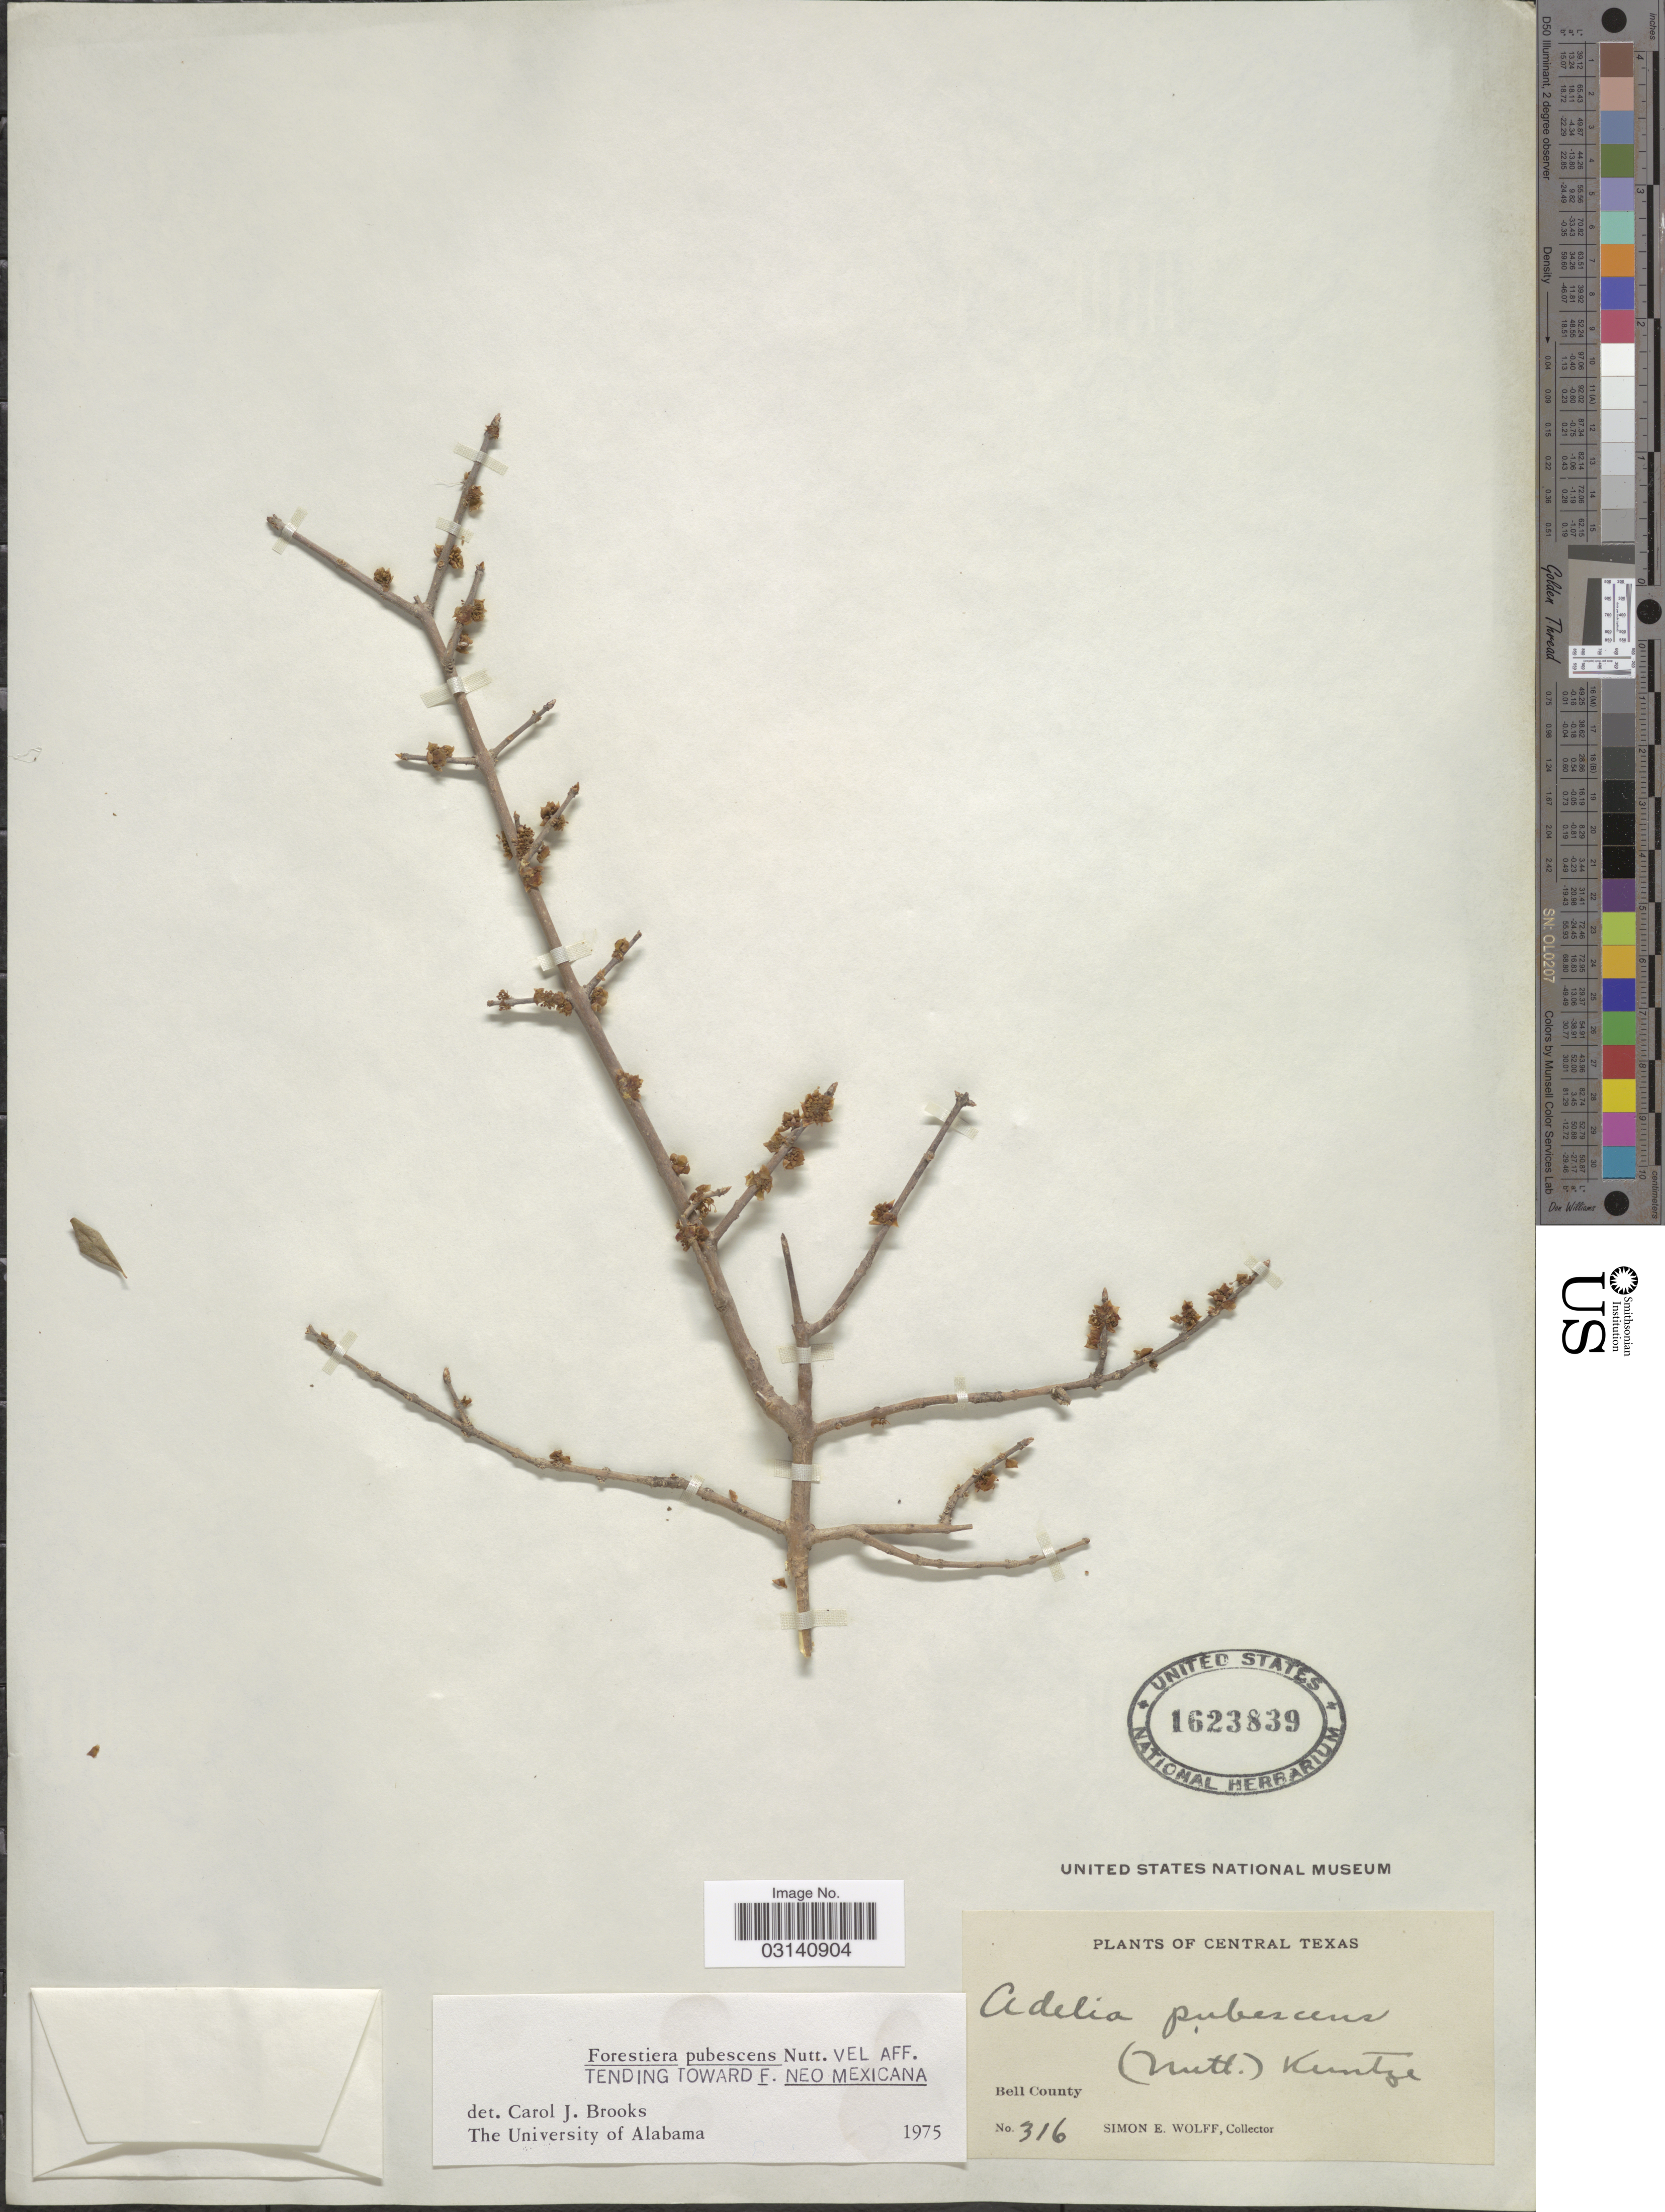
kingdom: Plantae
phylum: Tracheophyta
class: Magnoliopsida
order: Lamiales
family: Oleaceae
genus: Forestiera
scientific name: Forestiera pubescens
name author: Nutt.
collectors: S. E. Wolff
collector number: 316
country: United States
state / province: Texas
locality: Central Texas. Bell County.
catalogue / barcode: US 1623839